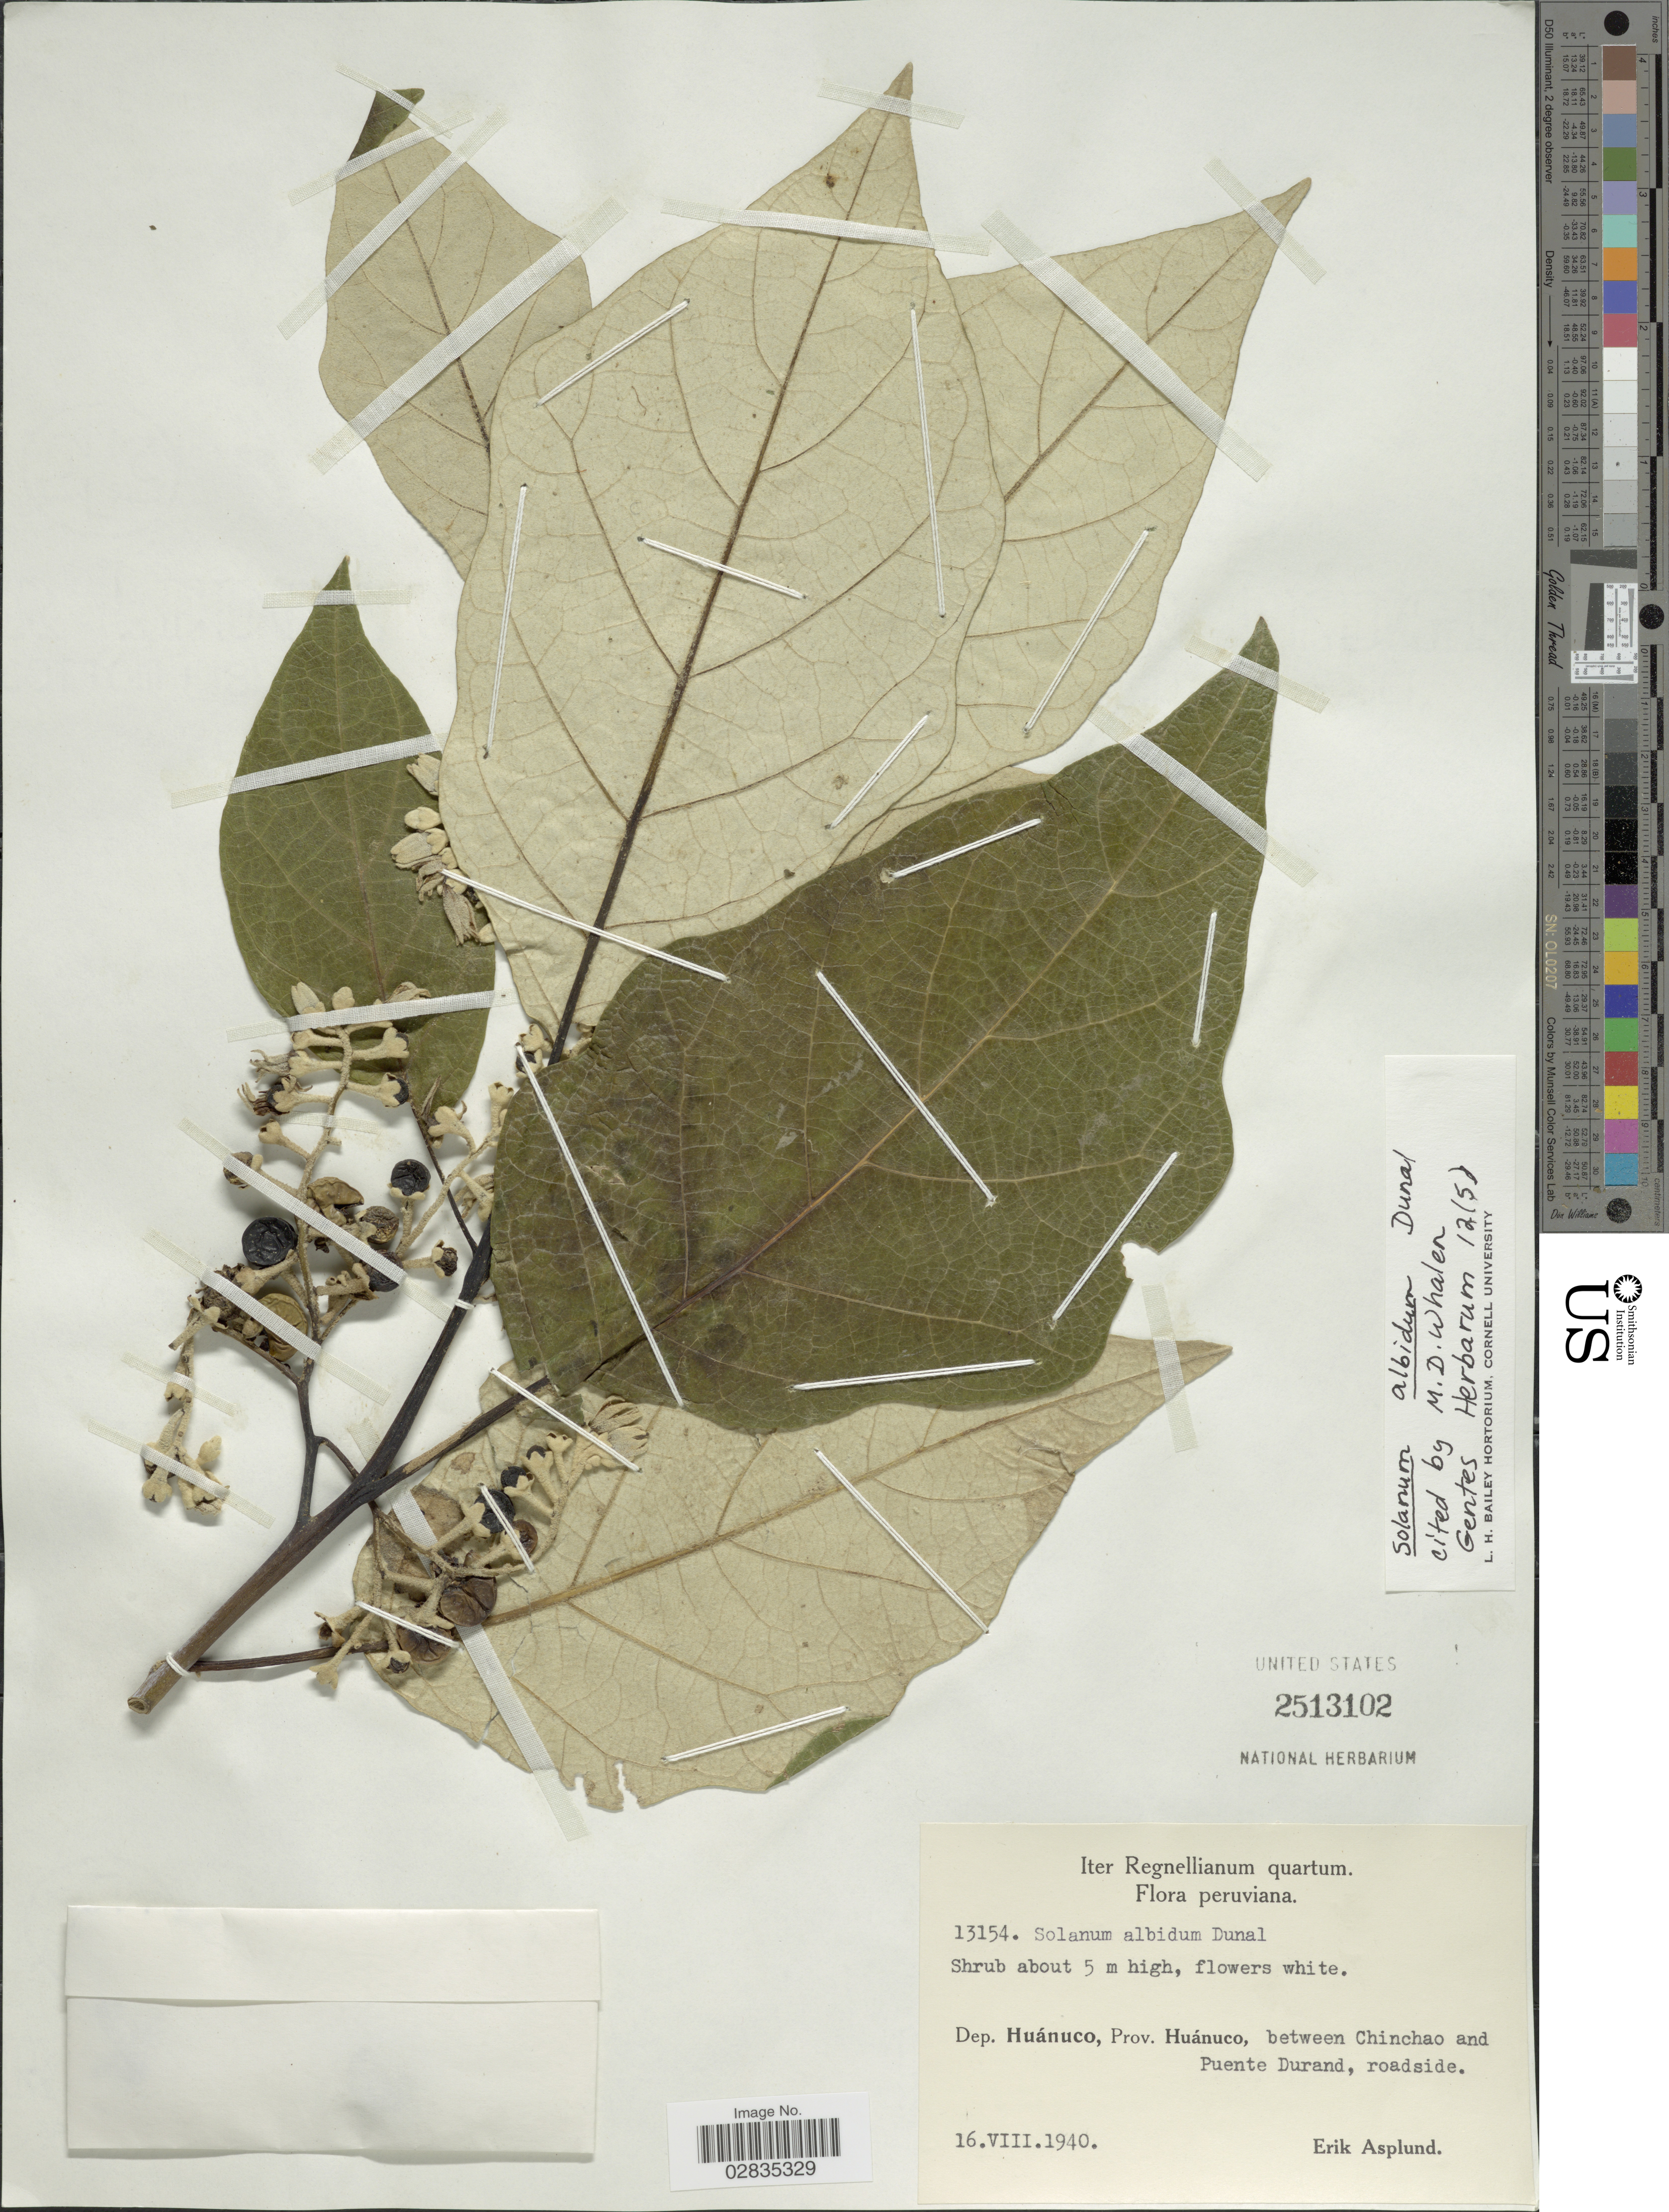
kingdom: Plantae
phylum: Tracheophyta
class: Magnoliopsida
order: Solanales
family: Solanaceae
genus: Solanum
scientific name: Solanum albidum var. albidum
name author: Dunal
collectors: E. Asplund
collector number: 13154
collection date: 1940-08-16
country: Peru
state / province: Huánuco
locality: Dep. Huánuco, Prov. Huánuco, between Chinchao and Puente Durand, roadside.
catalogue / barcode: US 2513102